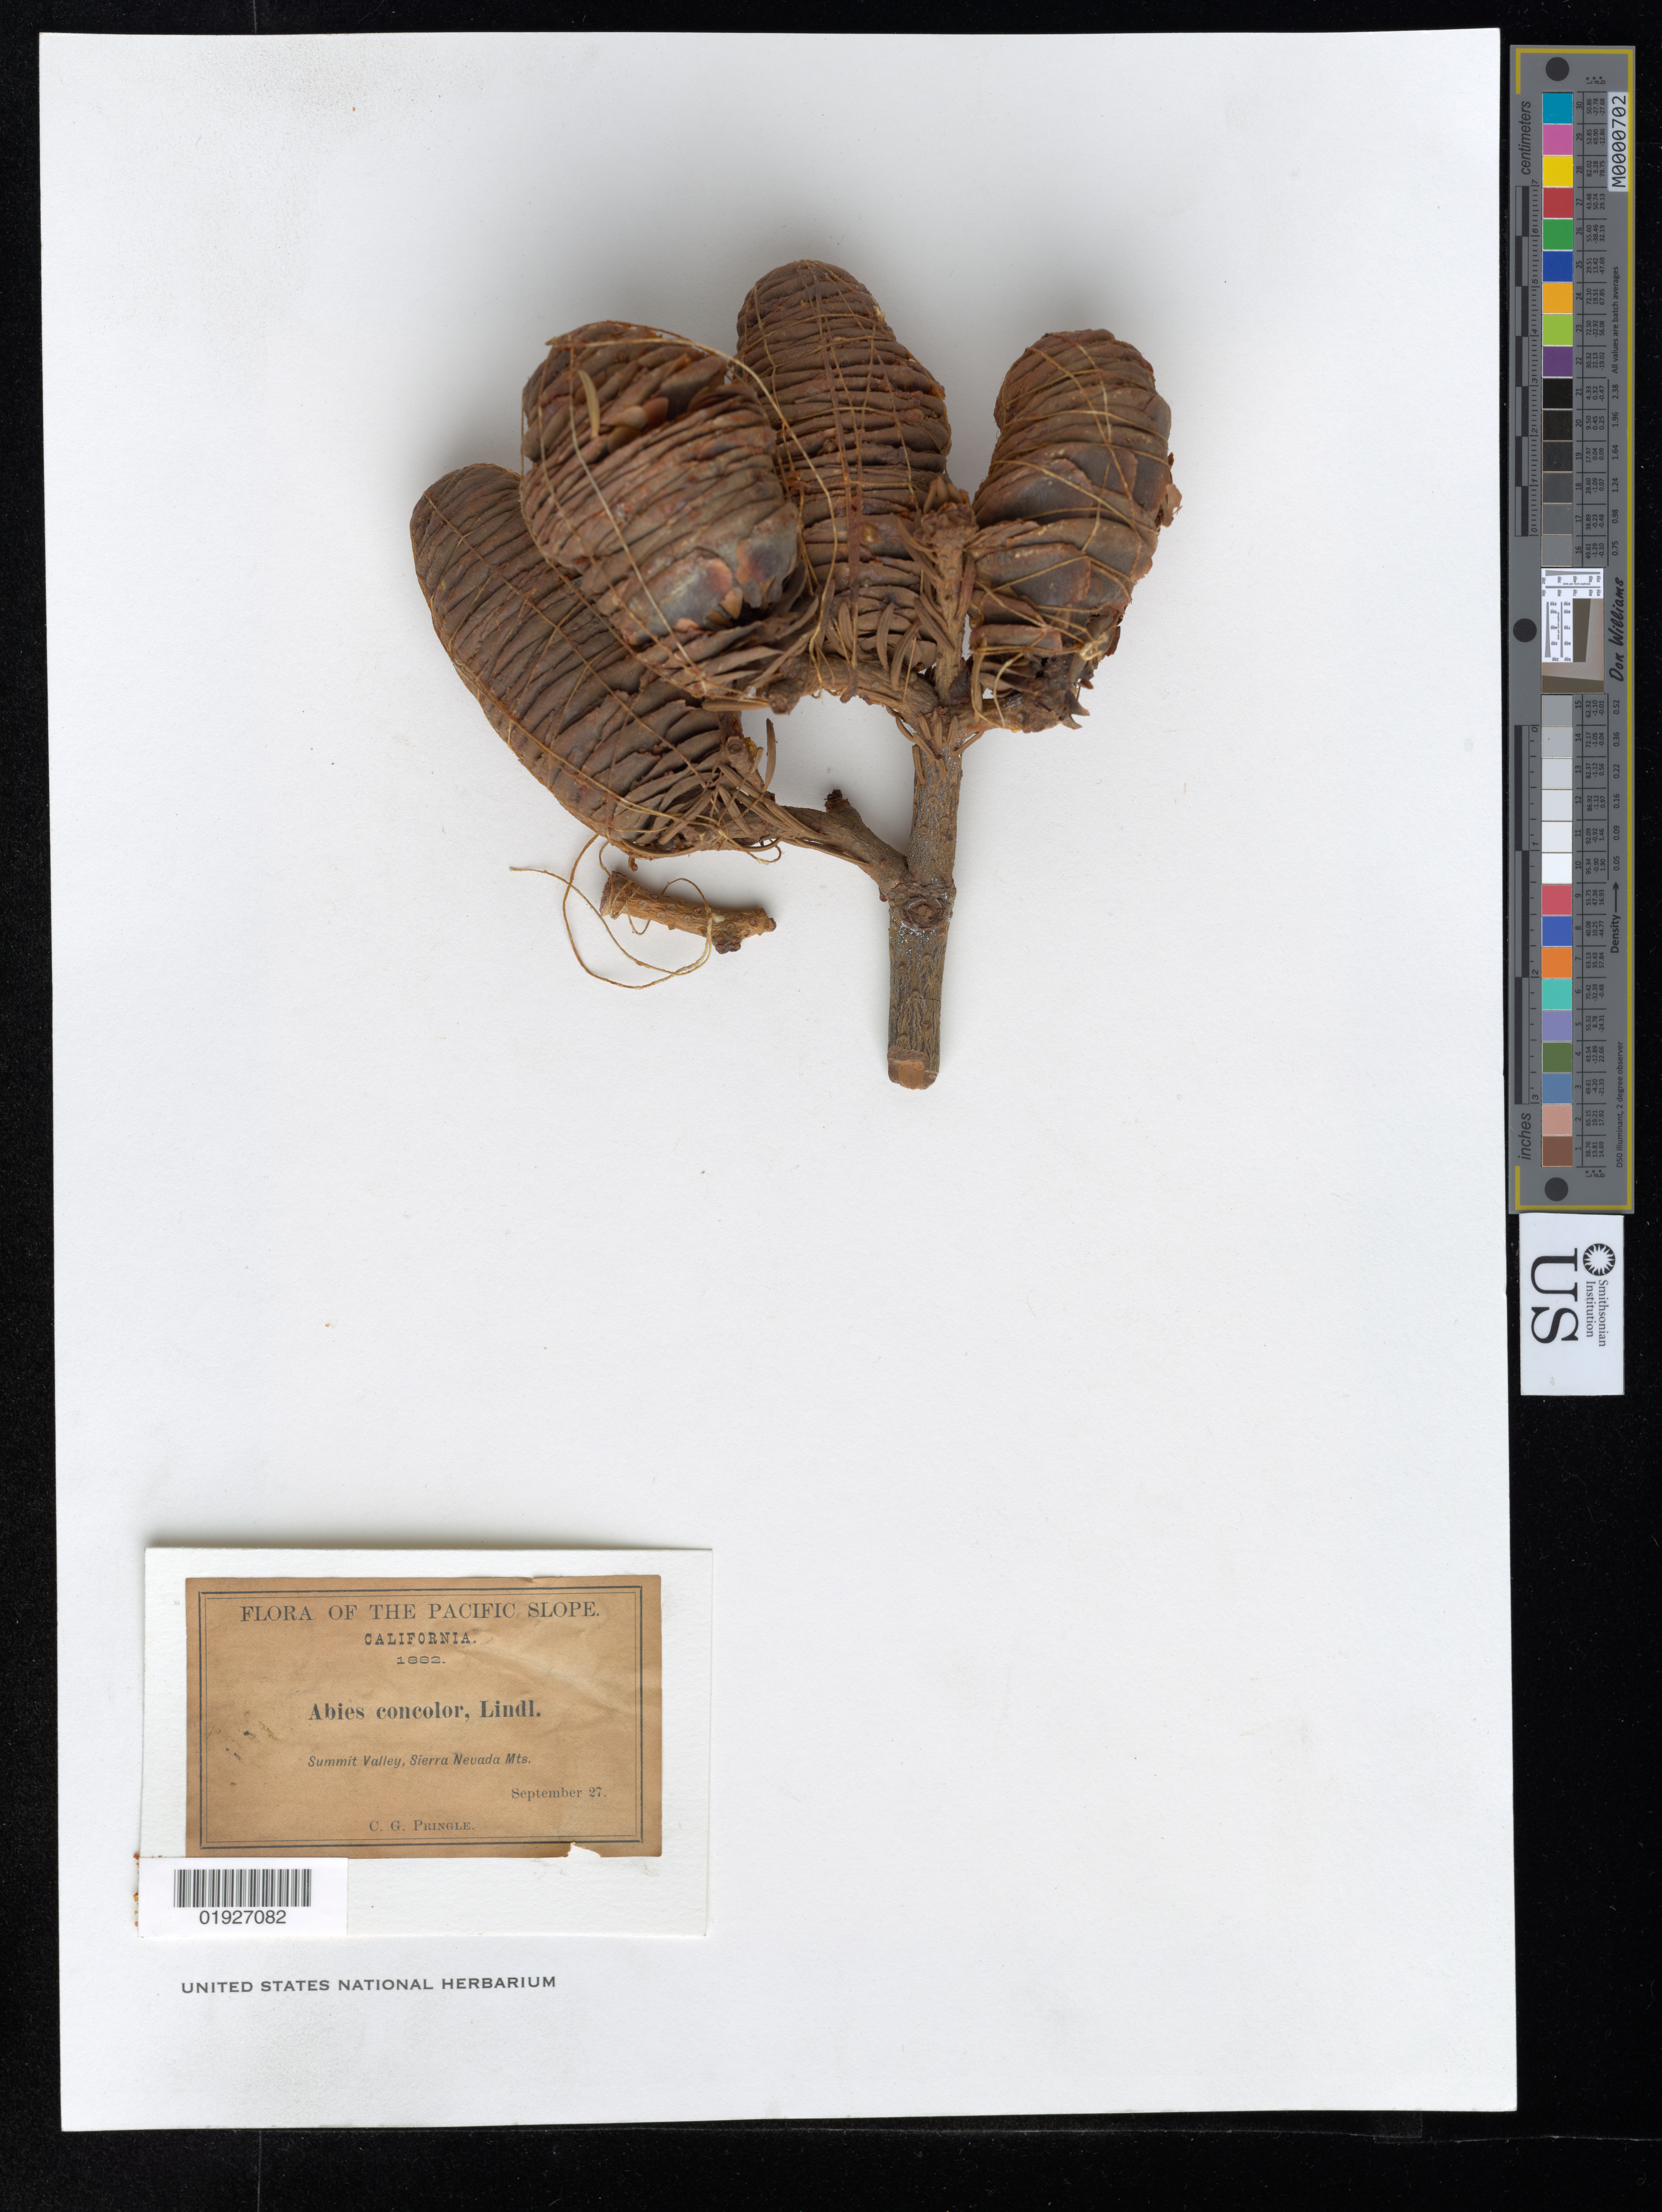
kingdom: Plantae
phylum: Tracheophyta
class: Pinopsida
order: Pinales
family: Pinaceae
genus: Abies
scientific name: Abies concolor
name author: (Gordon & Glend.) Lindl. ex Hildebr.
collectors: C. G. Pringle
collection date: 1882-09-27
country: United States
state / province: California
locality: The Pacific Slope, Summit Valley, Sierra Nevada Mts